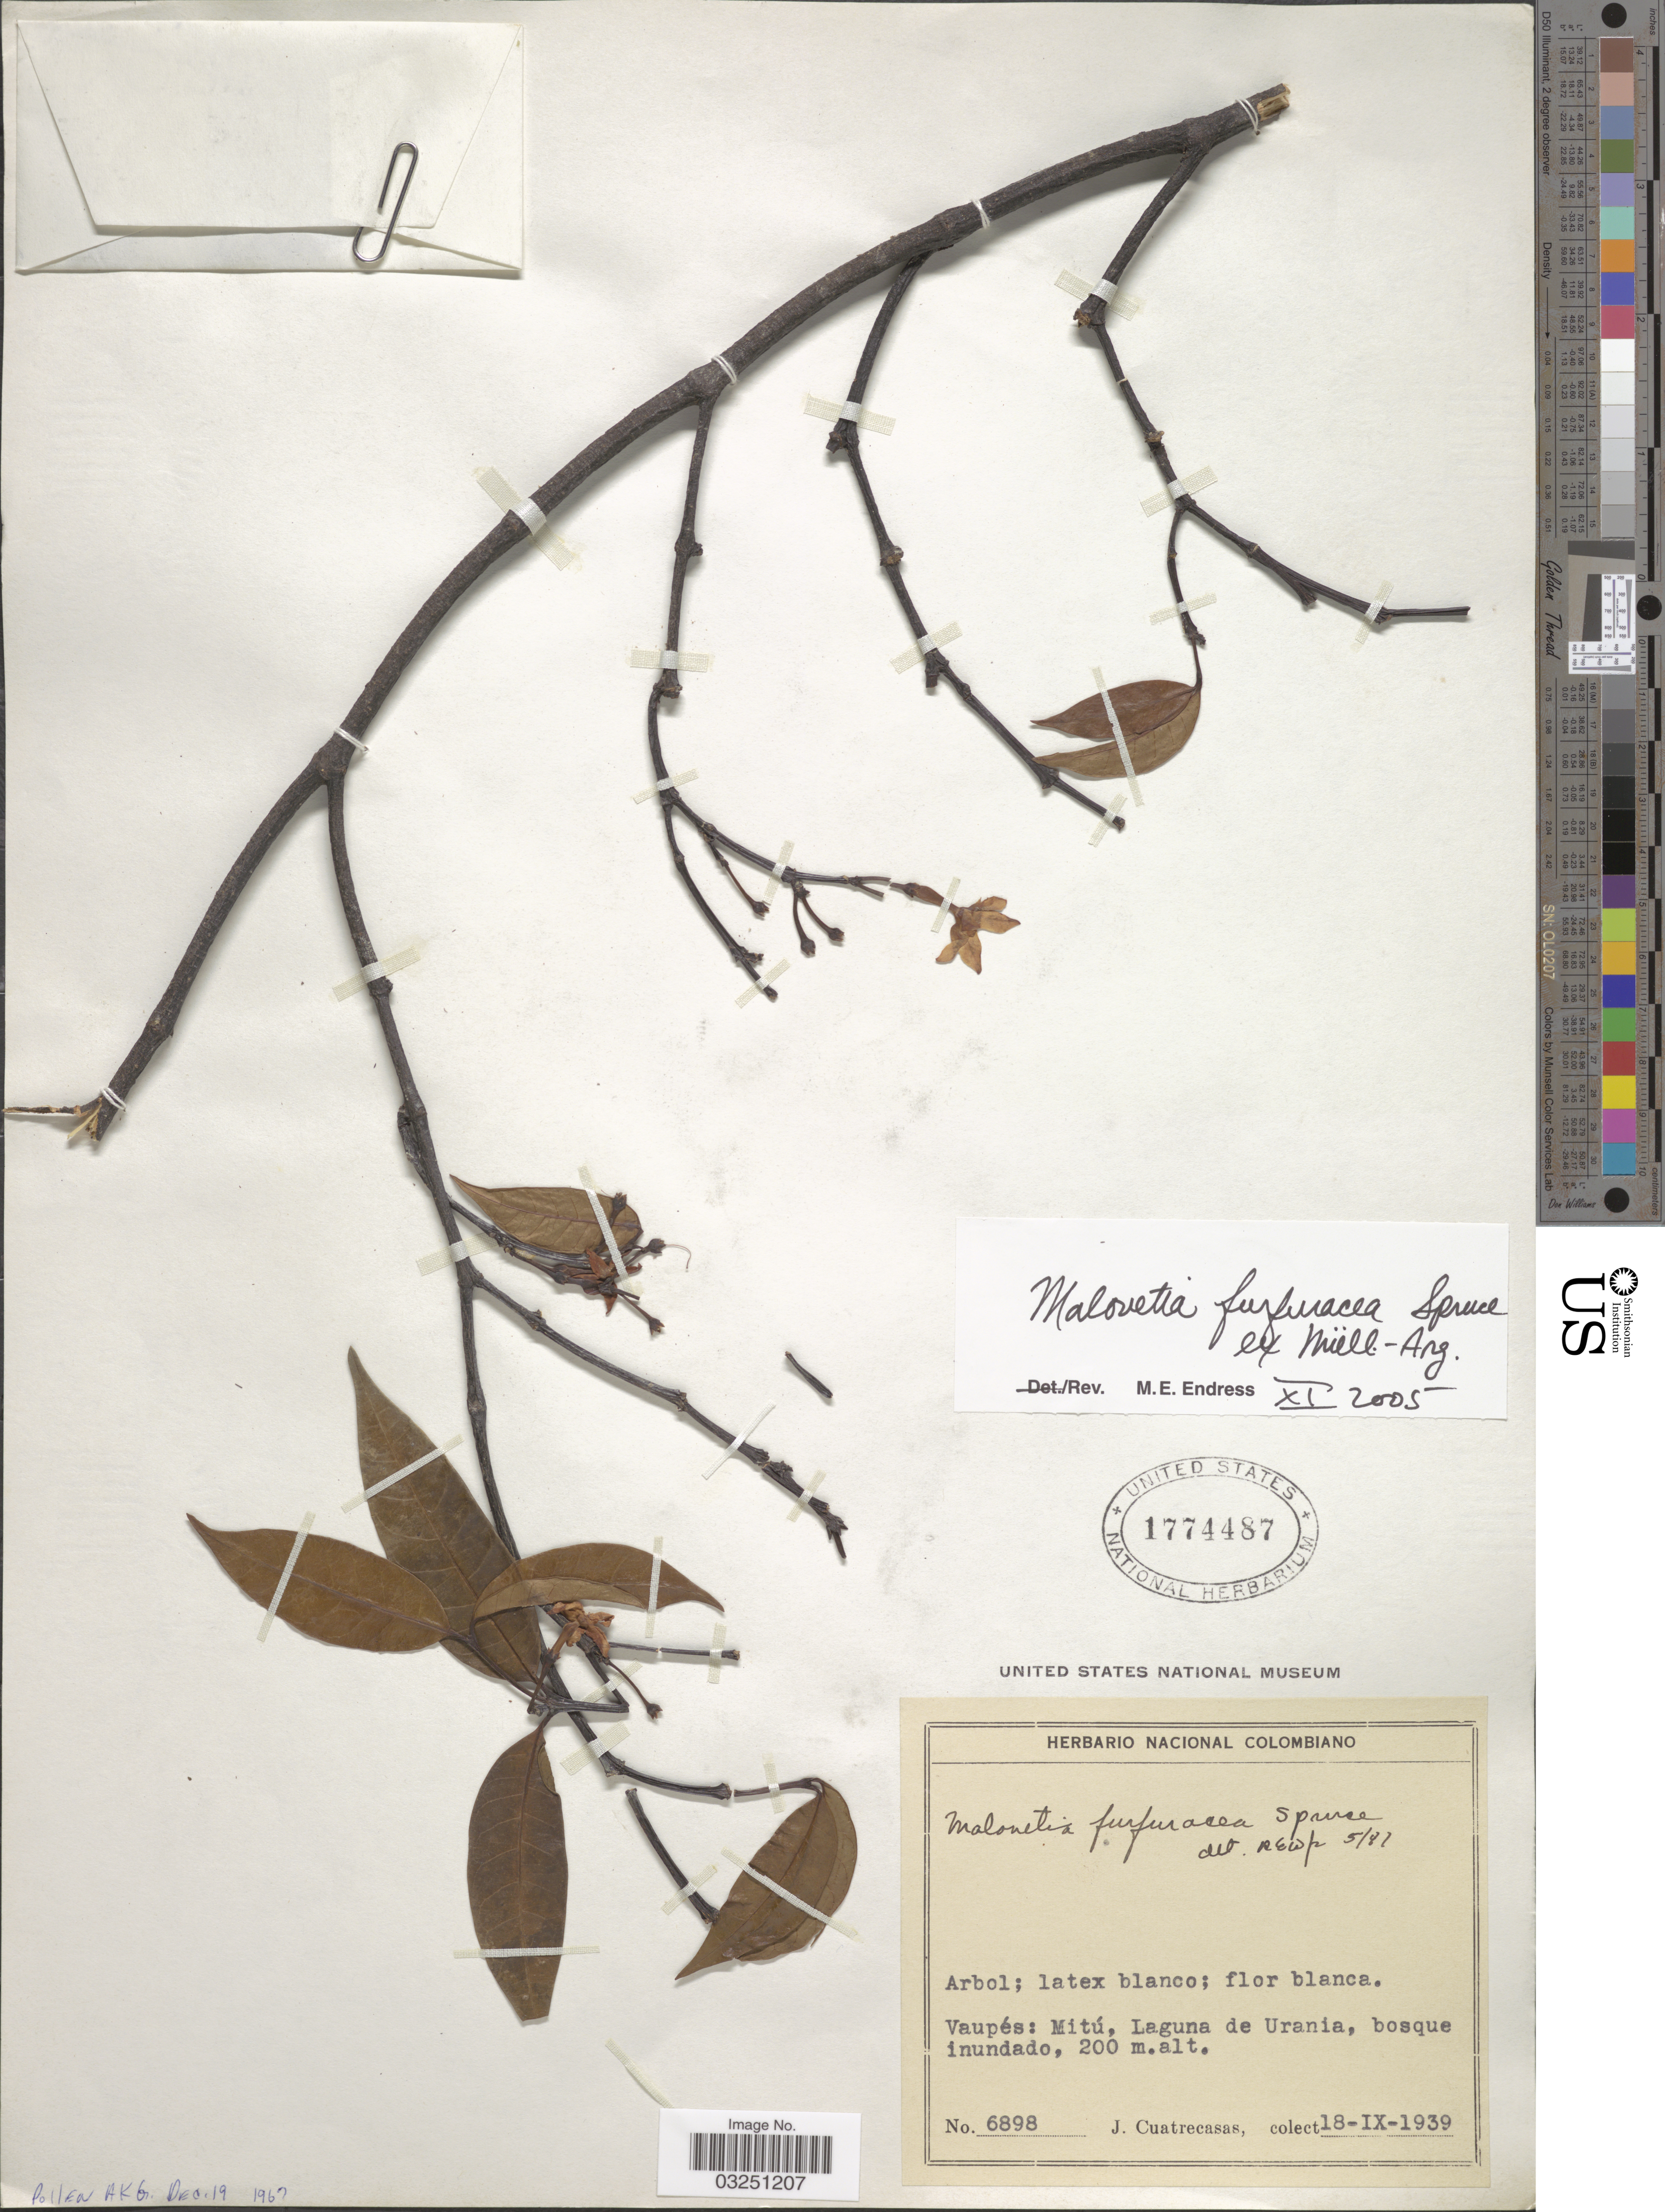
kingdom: Plantae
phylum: Tracheophyta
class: Magnoliopsida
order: Gentianales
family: Apocynaceae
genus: Malouetia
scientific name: Malouetia furfuracea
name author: Benth. ex Müll. Arg.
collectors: J. Cuatrecasas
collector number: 6898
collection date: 1939-11-18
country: Colombia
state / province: Vaupés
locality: Mitú, Laguna de Urania, bosque inundado.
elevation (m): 200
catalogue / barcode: US 1774487